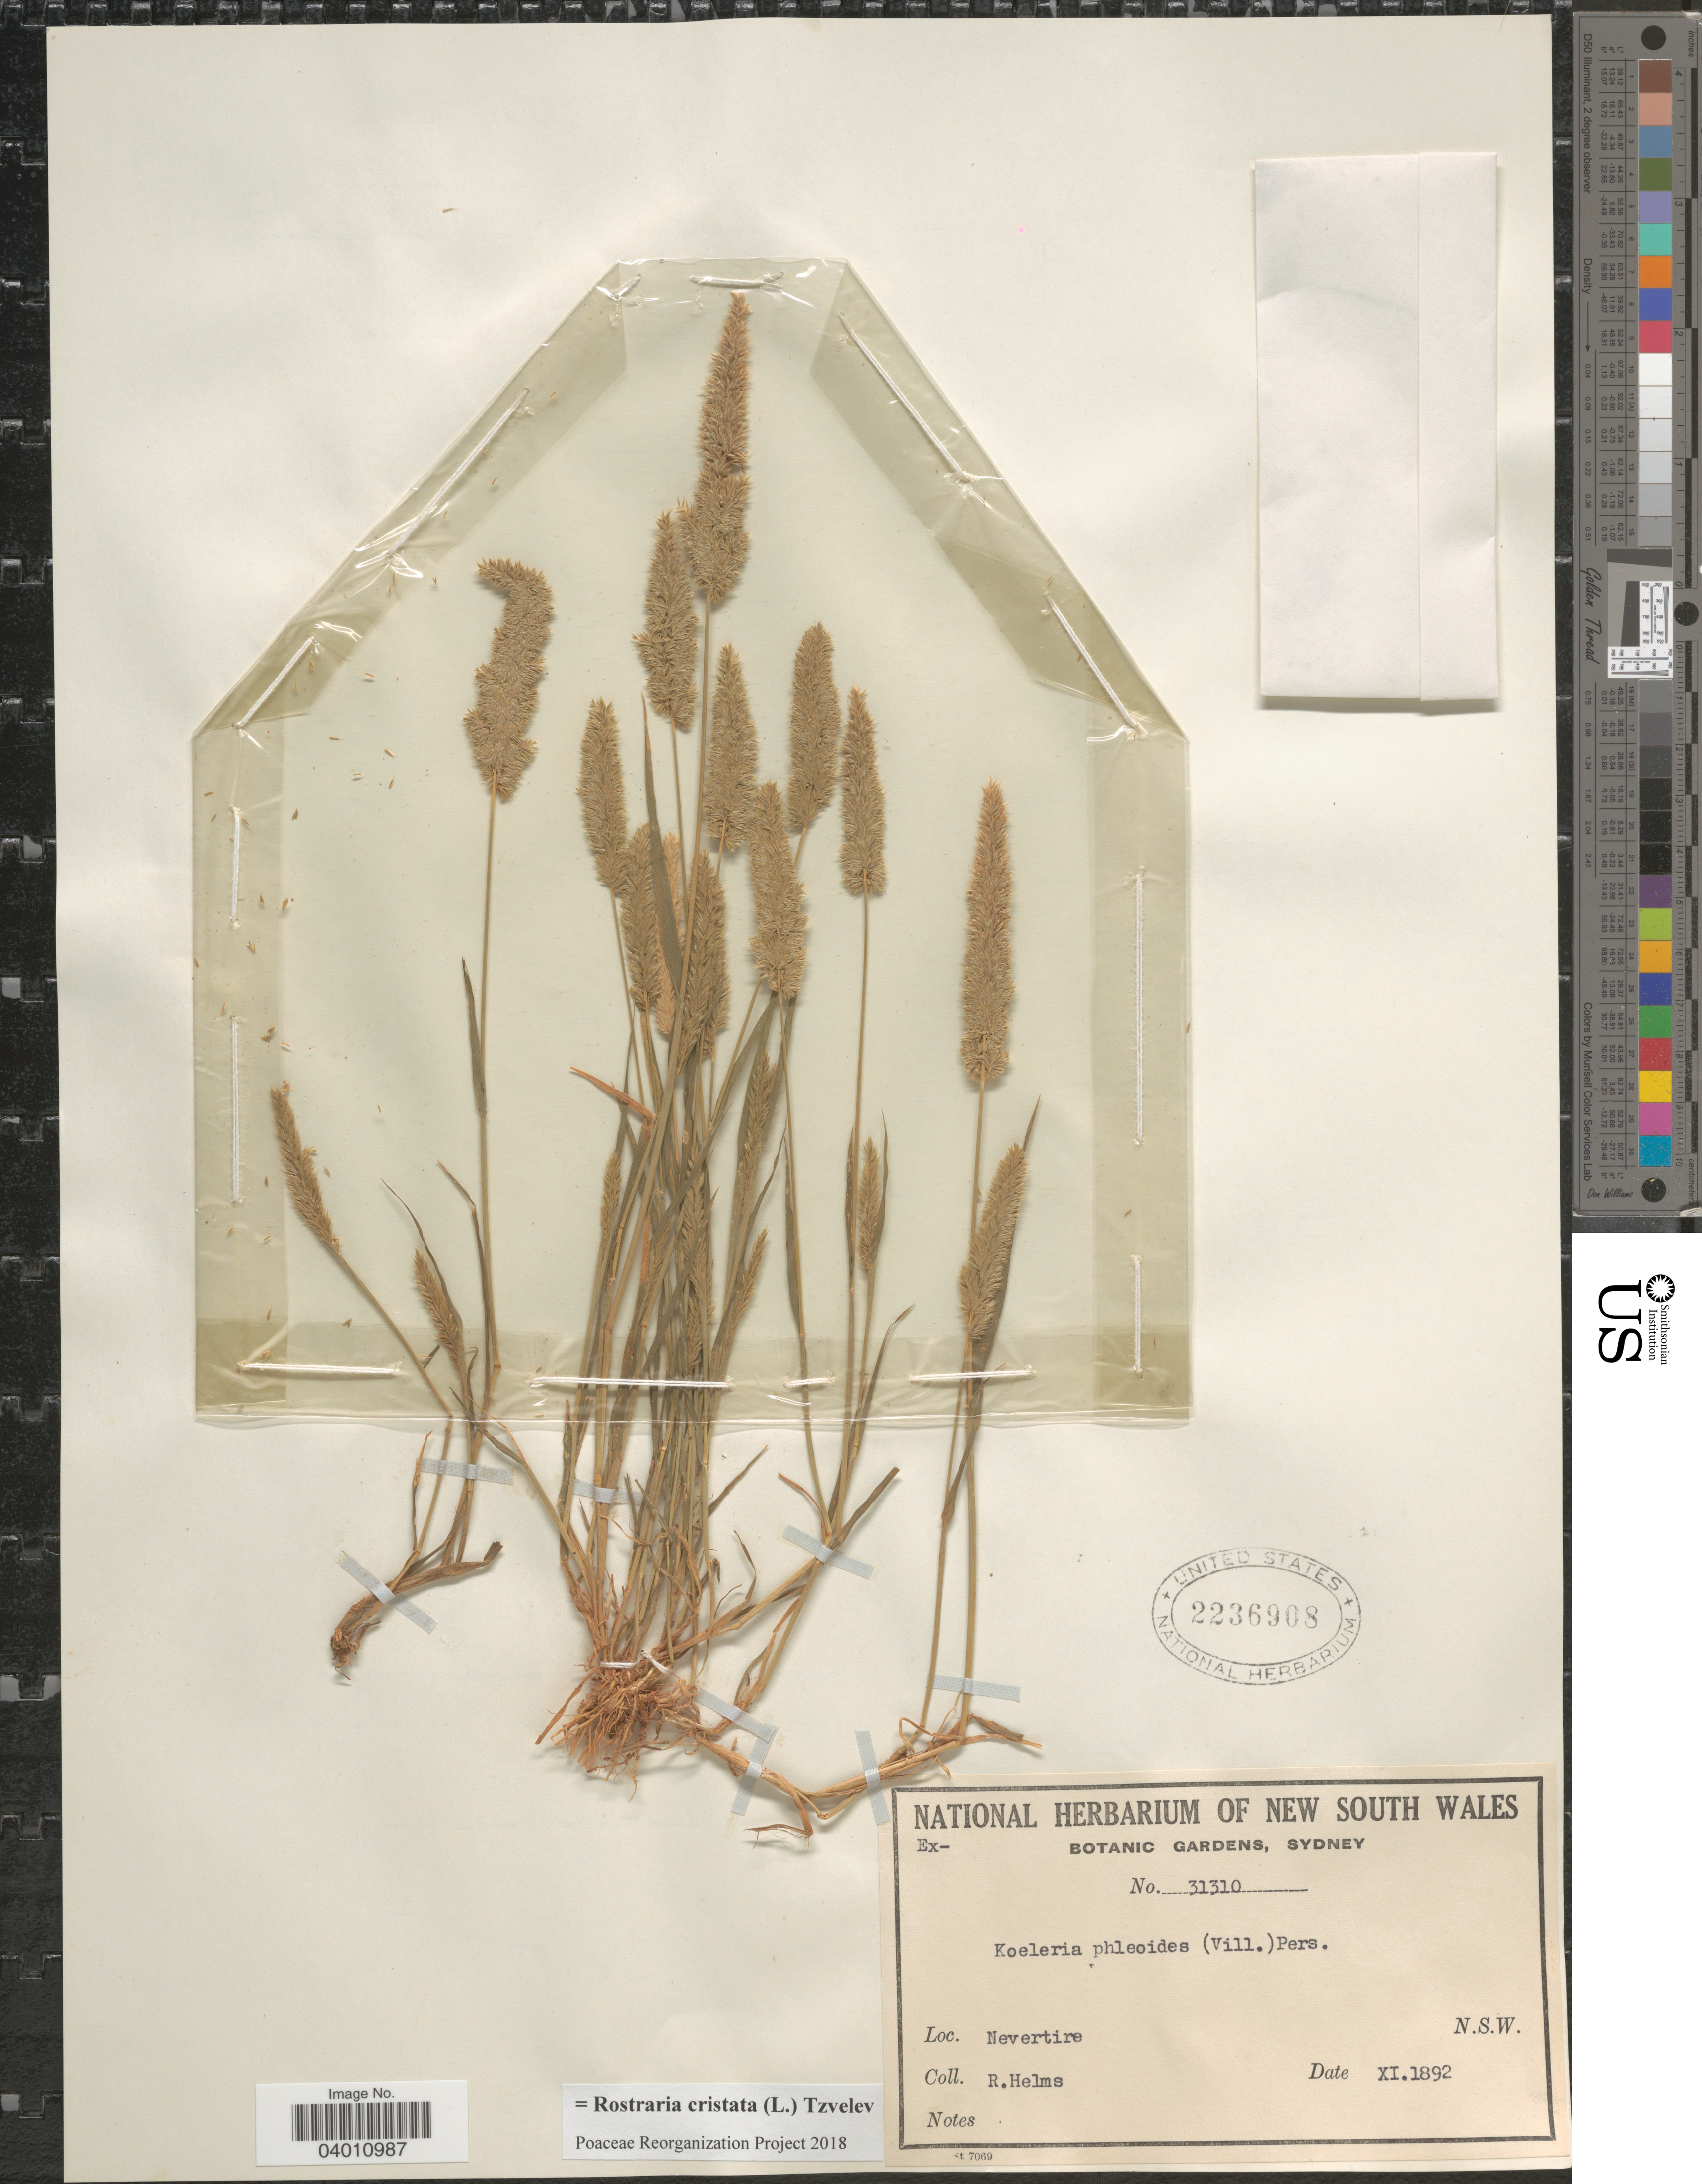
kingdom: Plantae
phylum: Tracheophyta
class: Liliopsida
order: Poales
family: Poaceae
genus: Rostraria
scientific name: Rostraria cristata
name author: (L.) Tzvelev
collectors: R. Helms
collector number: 31310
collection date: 1892-11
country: Australia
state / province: New South Wales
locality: Nevertire.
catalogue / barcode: US 2236908